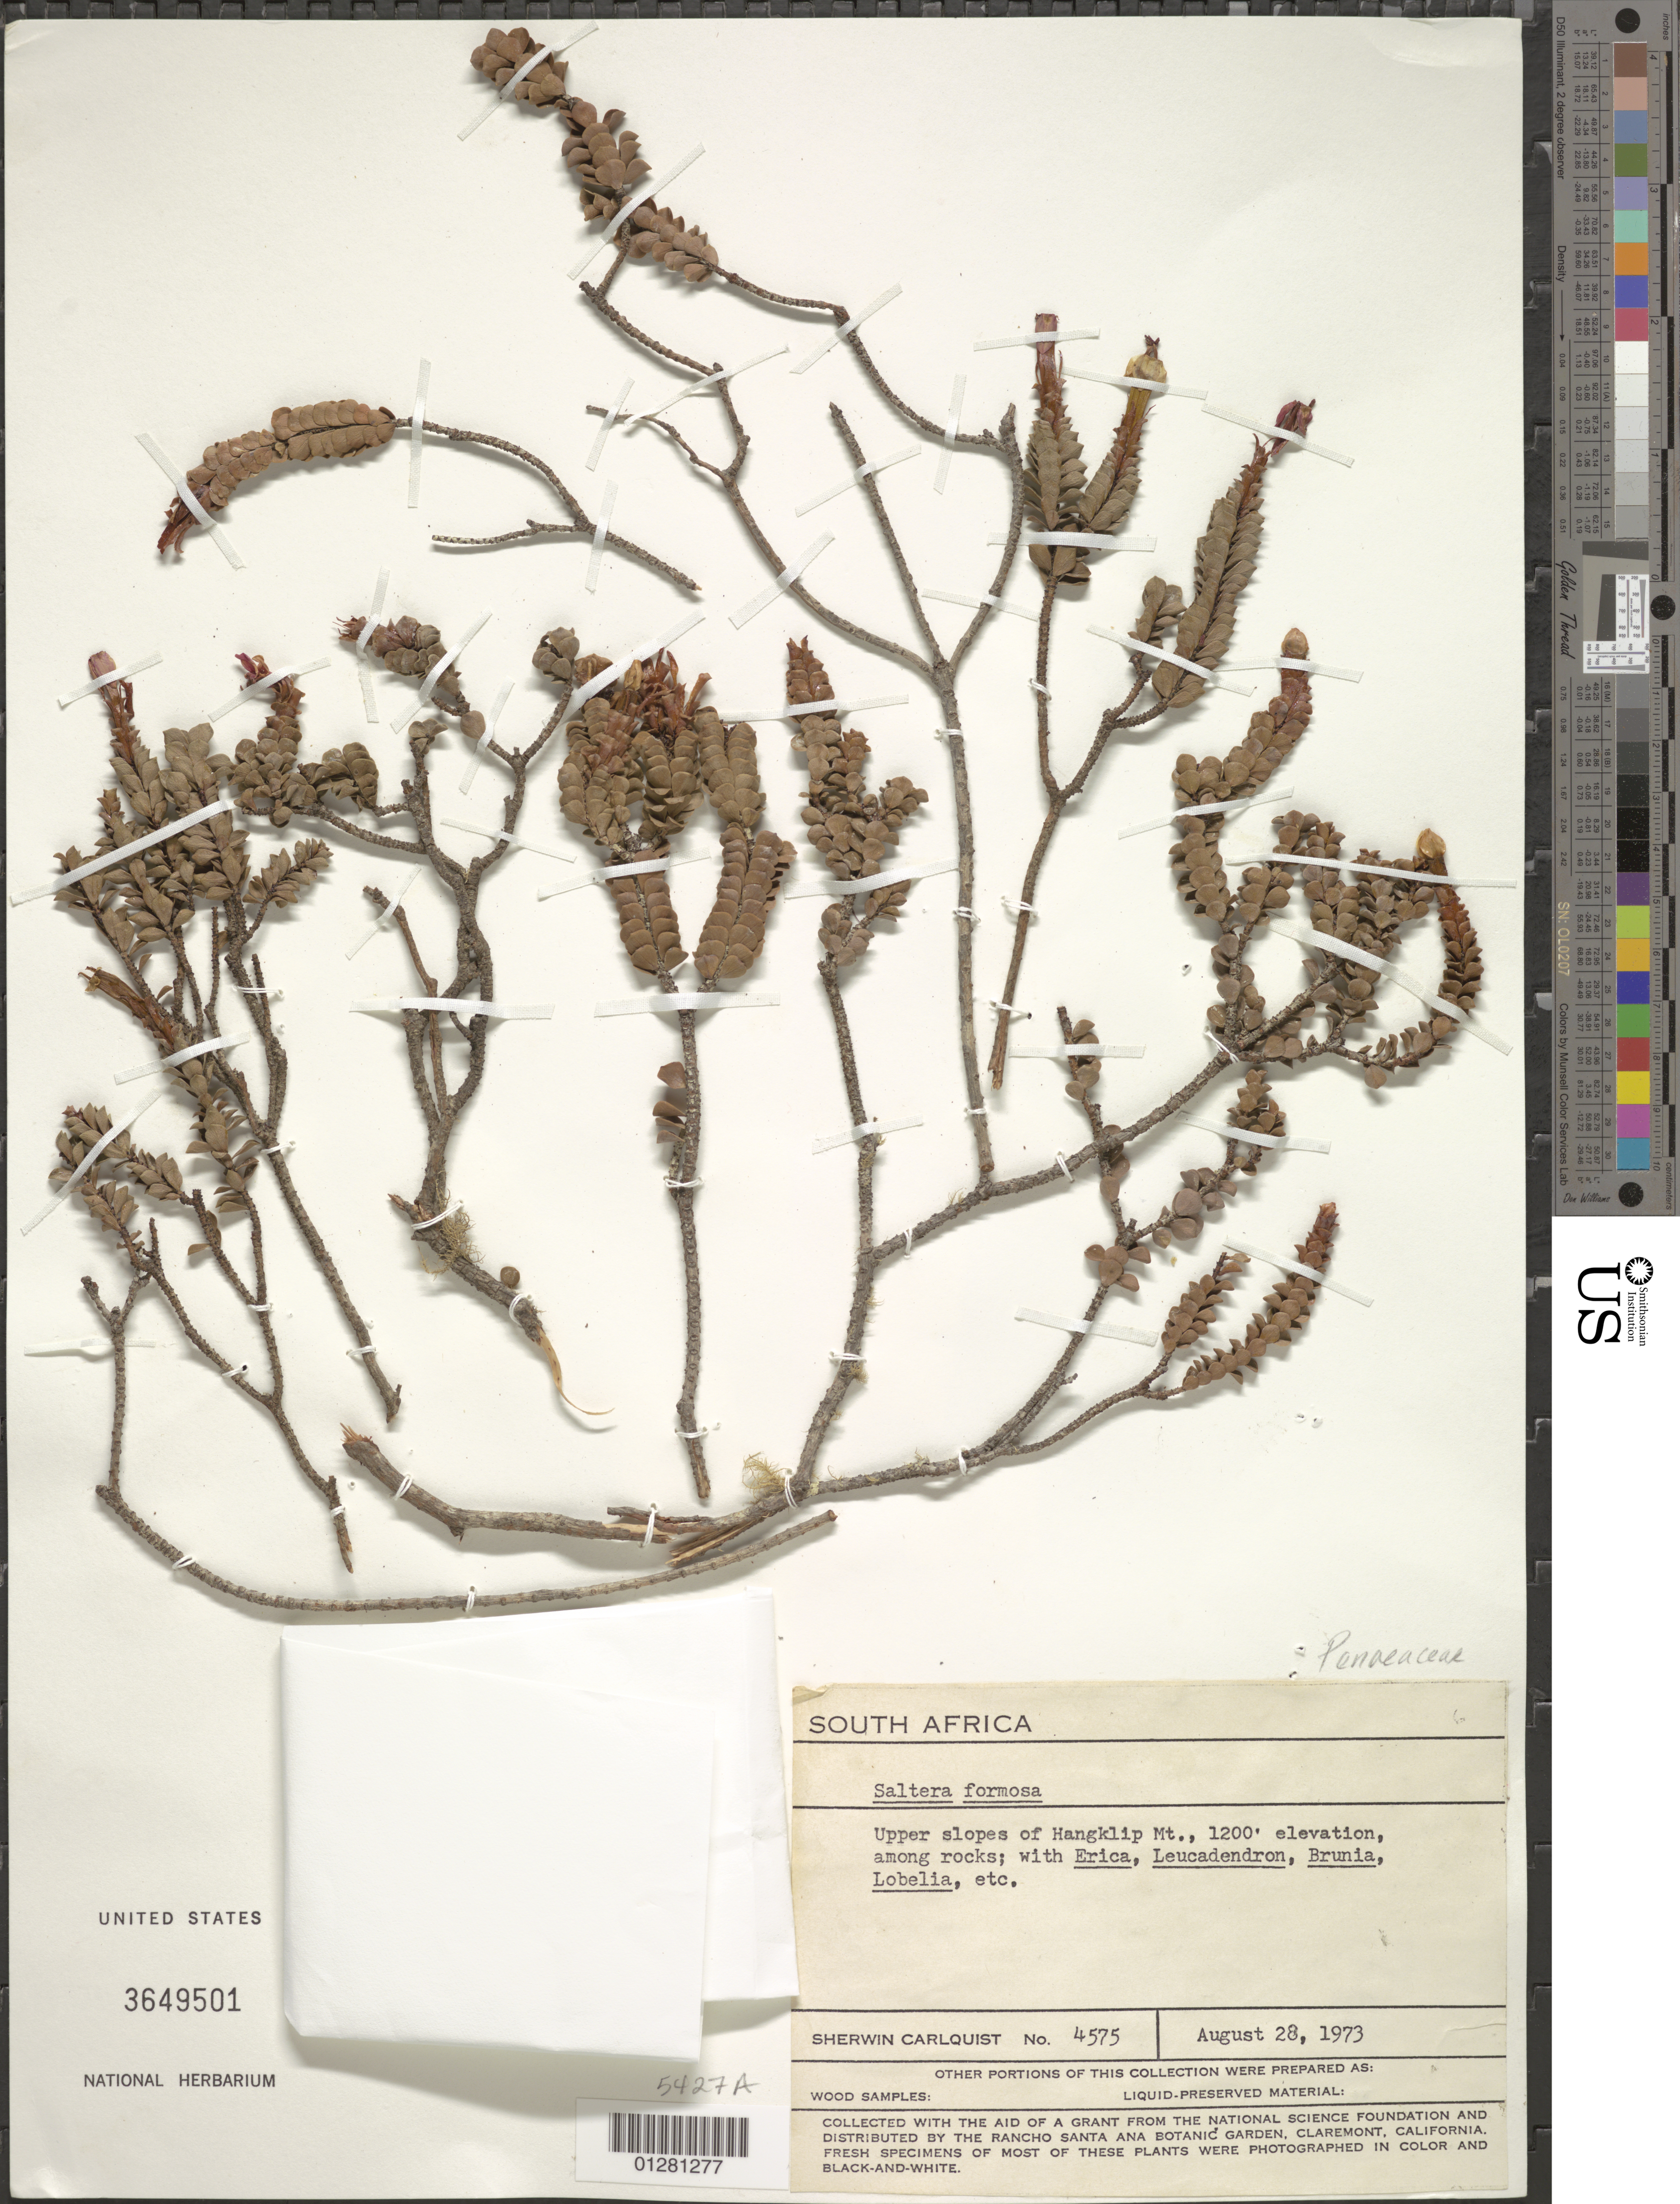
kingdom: Plantae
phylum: Tracheophyta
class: Magnoliopsida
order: Myrtales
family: Penaeaceae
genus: Penaea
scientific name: Penaea formosa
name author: Thunb.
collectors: S. Carlquist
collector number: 4575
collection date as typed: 28 Aug 1973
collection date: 1973-08-28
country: South Africa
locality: Upper slopes of Hangklip Mt.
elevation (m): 366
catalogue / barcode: US 3649501